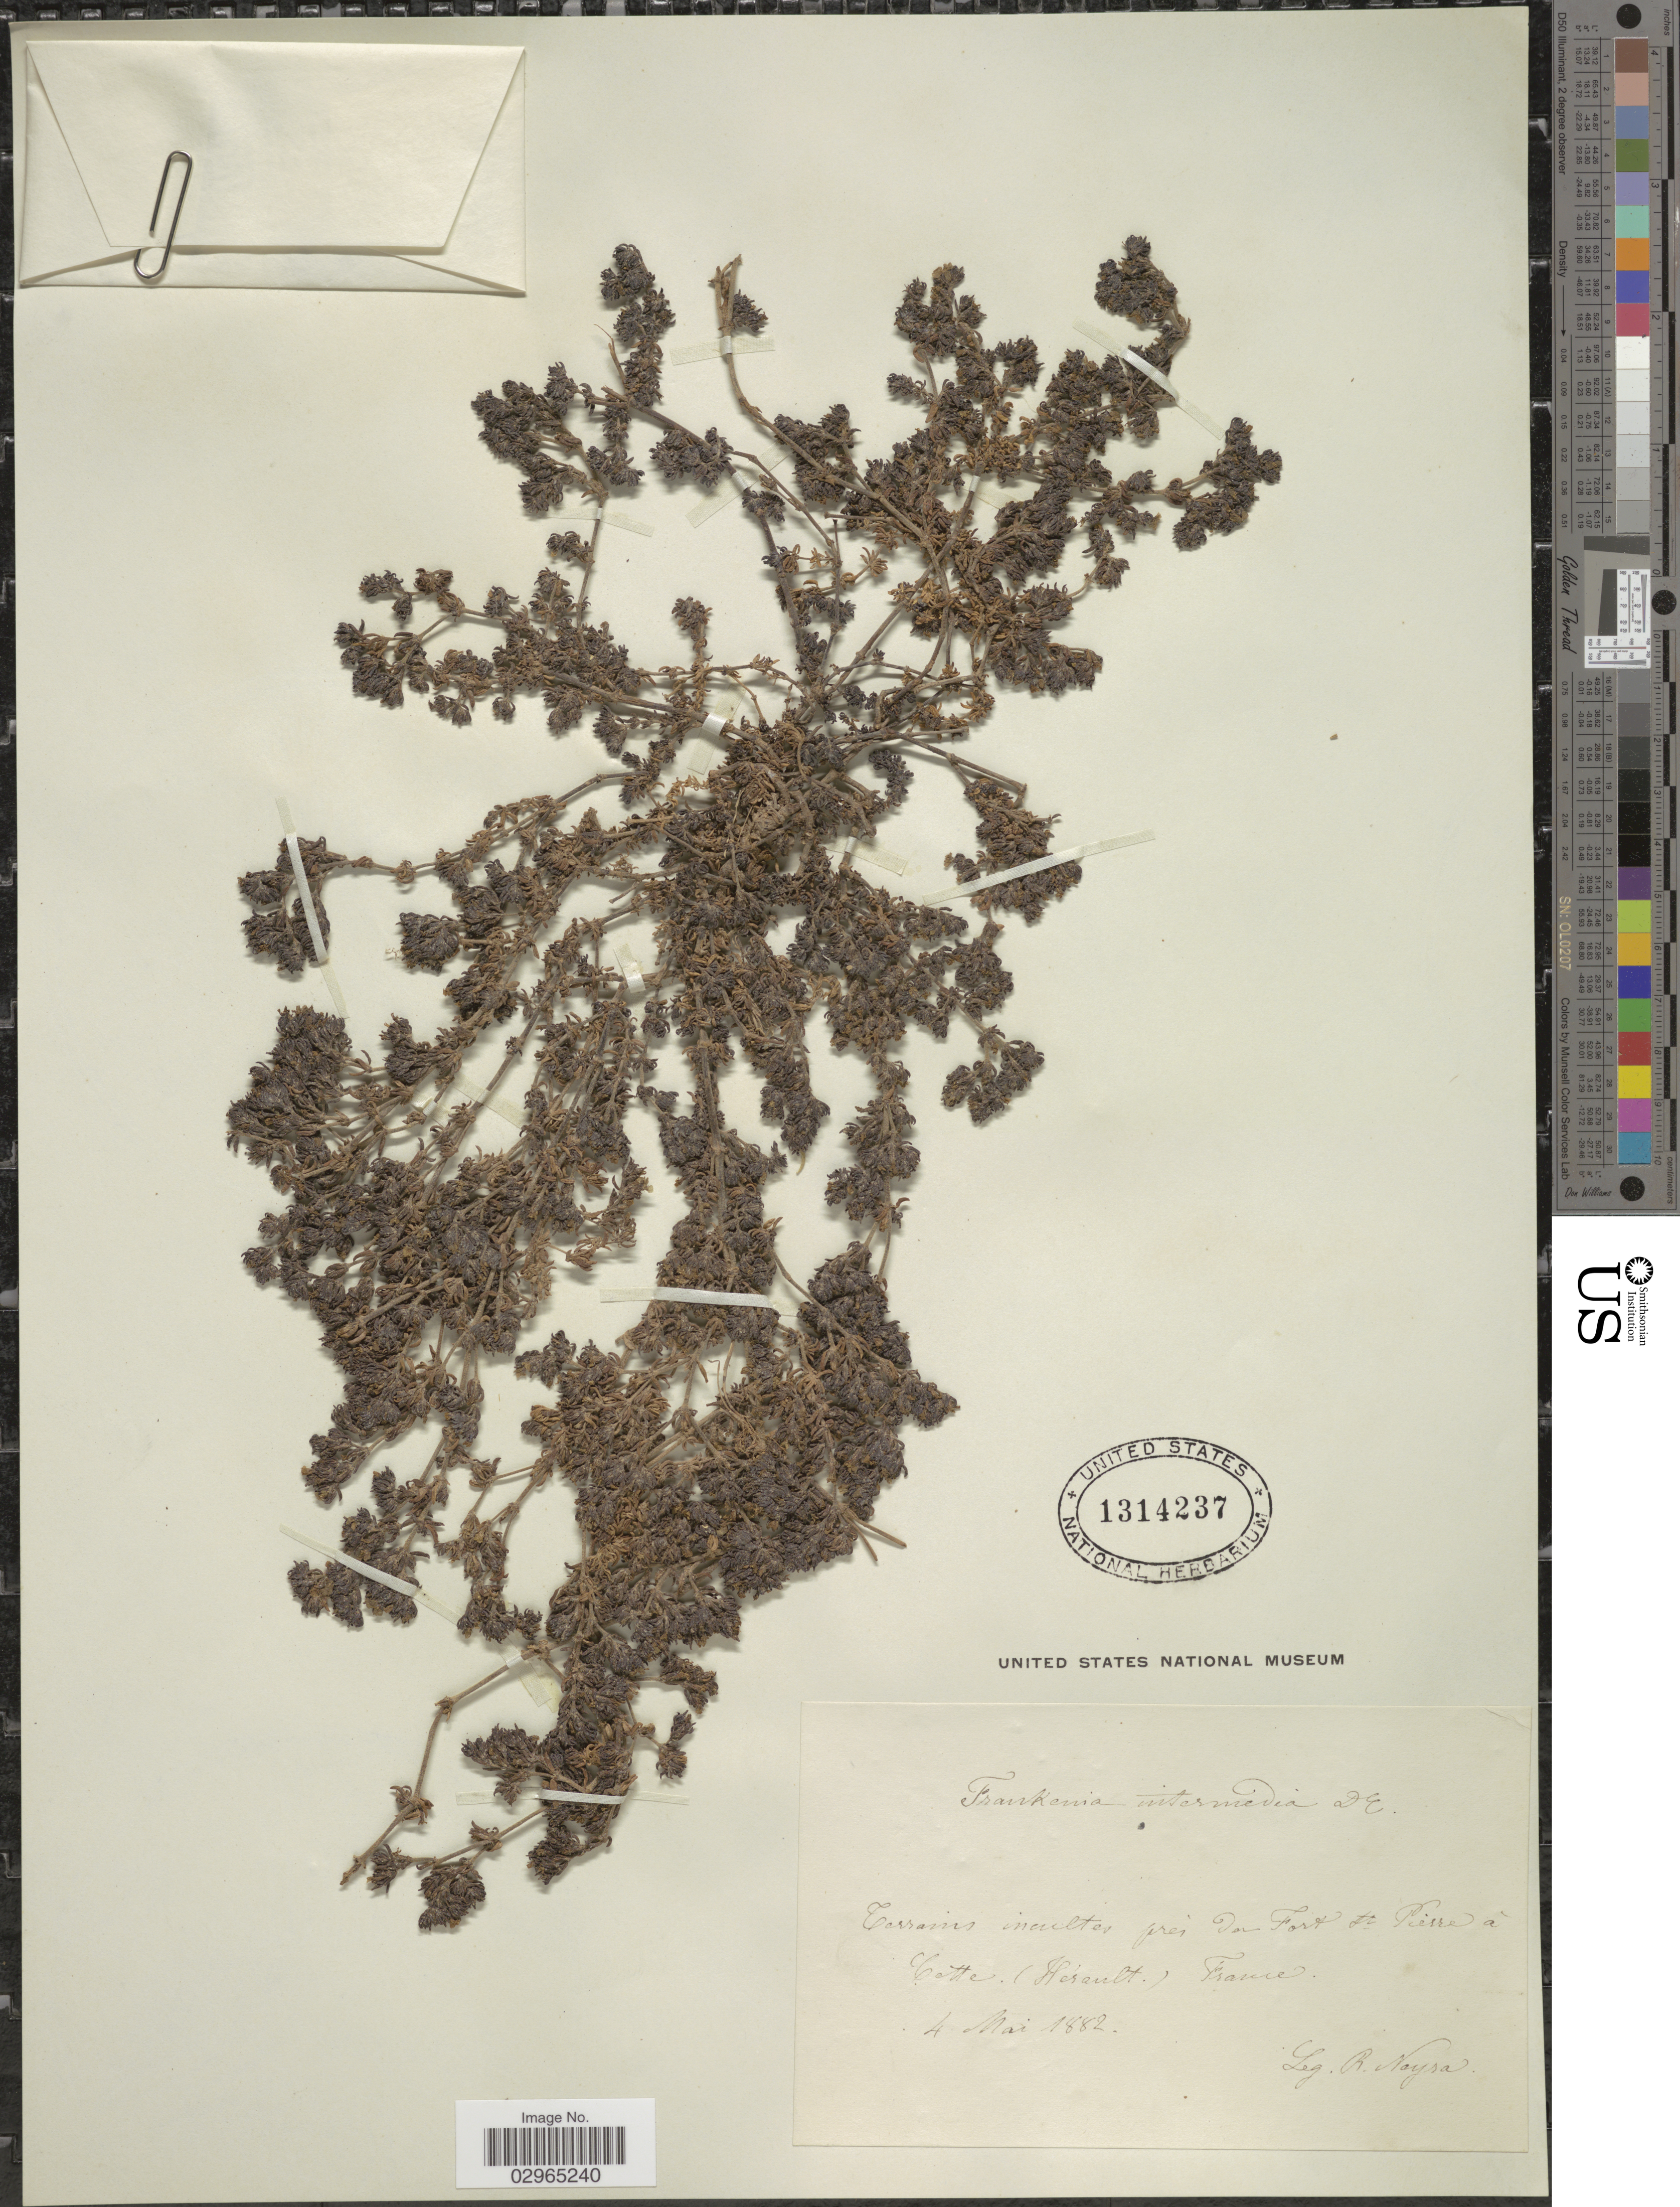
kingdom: Plantae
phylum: Tracheophyta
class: Magnoliopsida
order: Caryophyllales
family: Frankeniaceae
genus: Frankenia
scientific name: Frankenia intermedia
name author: DC.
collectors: R. Naysa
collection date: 1882-05-04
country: France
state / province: Occitanie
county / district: Hérault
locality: Terrains incultes près [illegible text] Fort St Pierre á Cette (Hérault).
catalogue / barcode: US 1314237